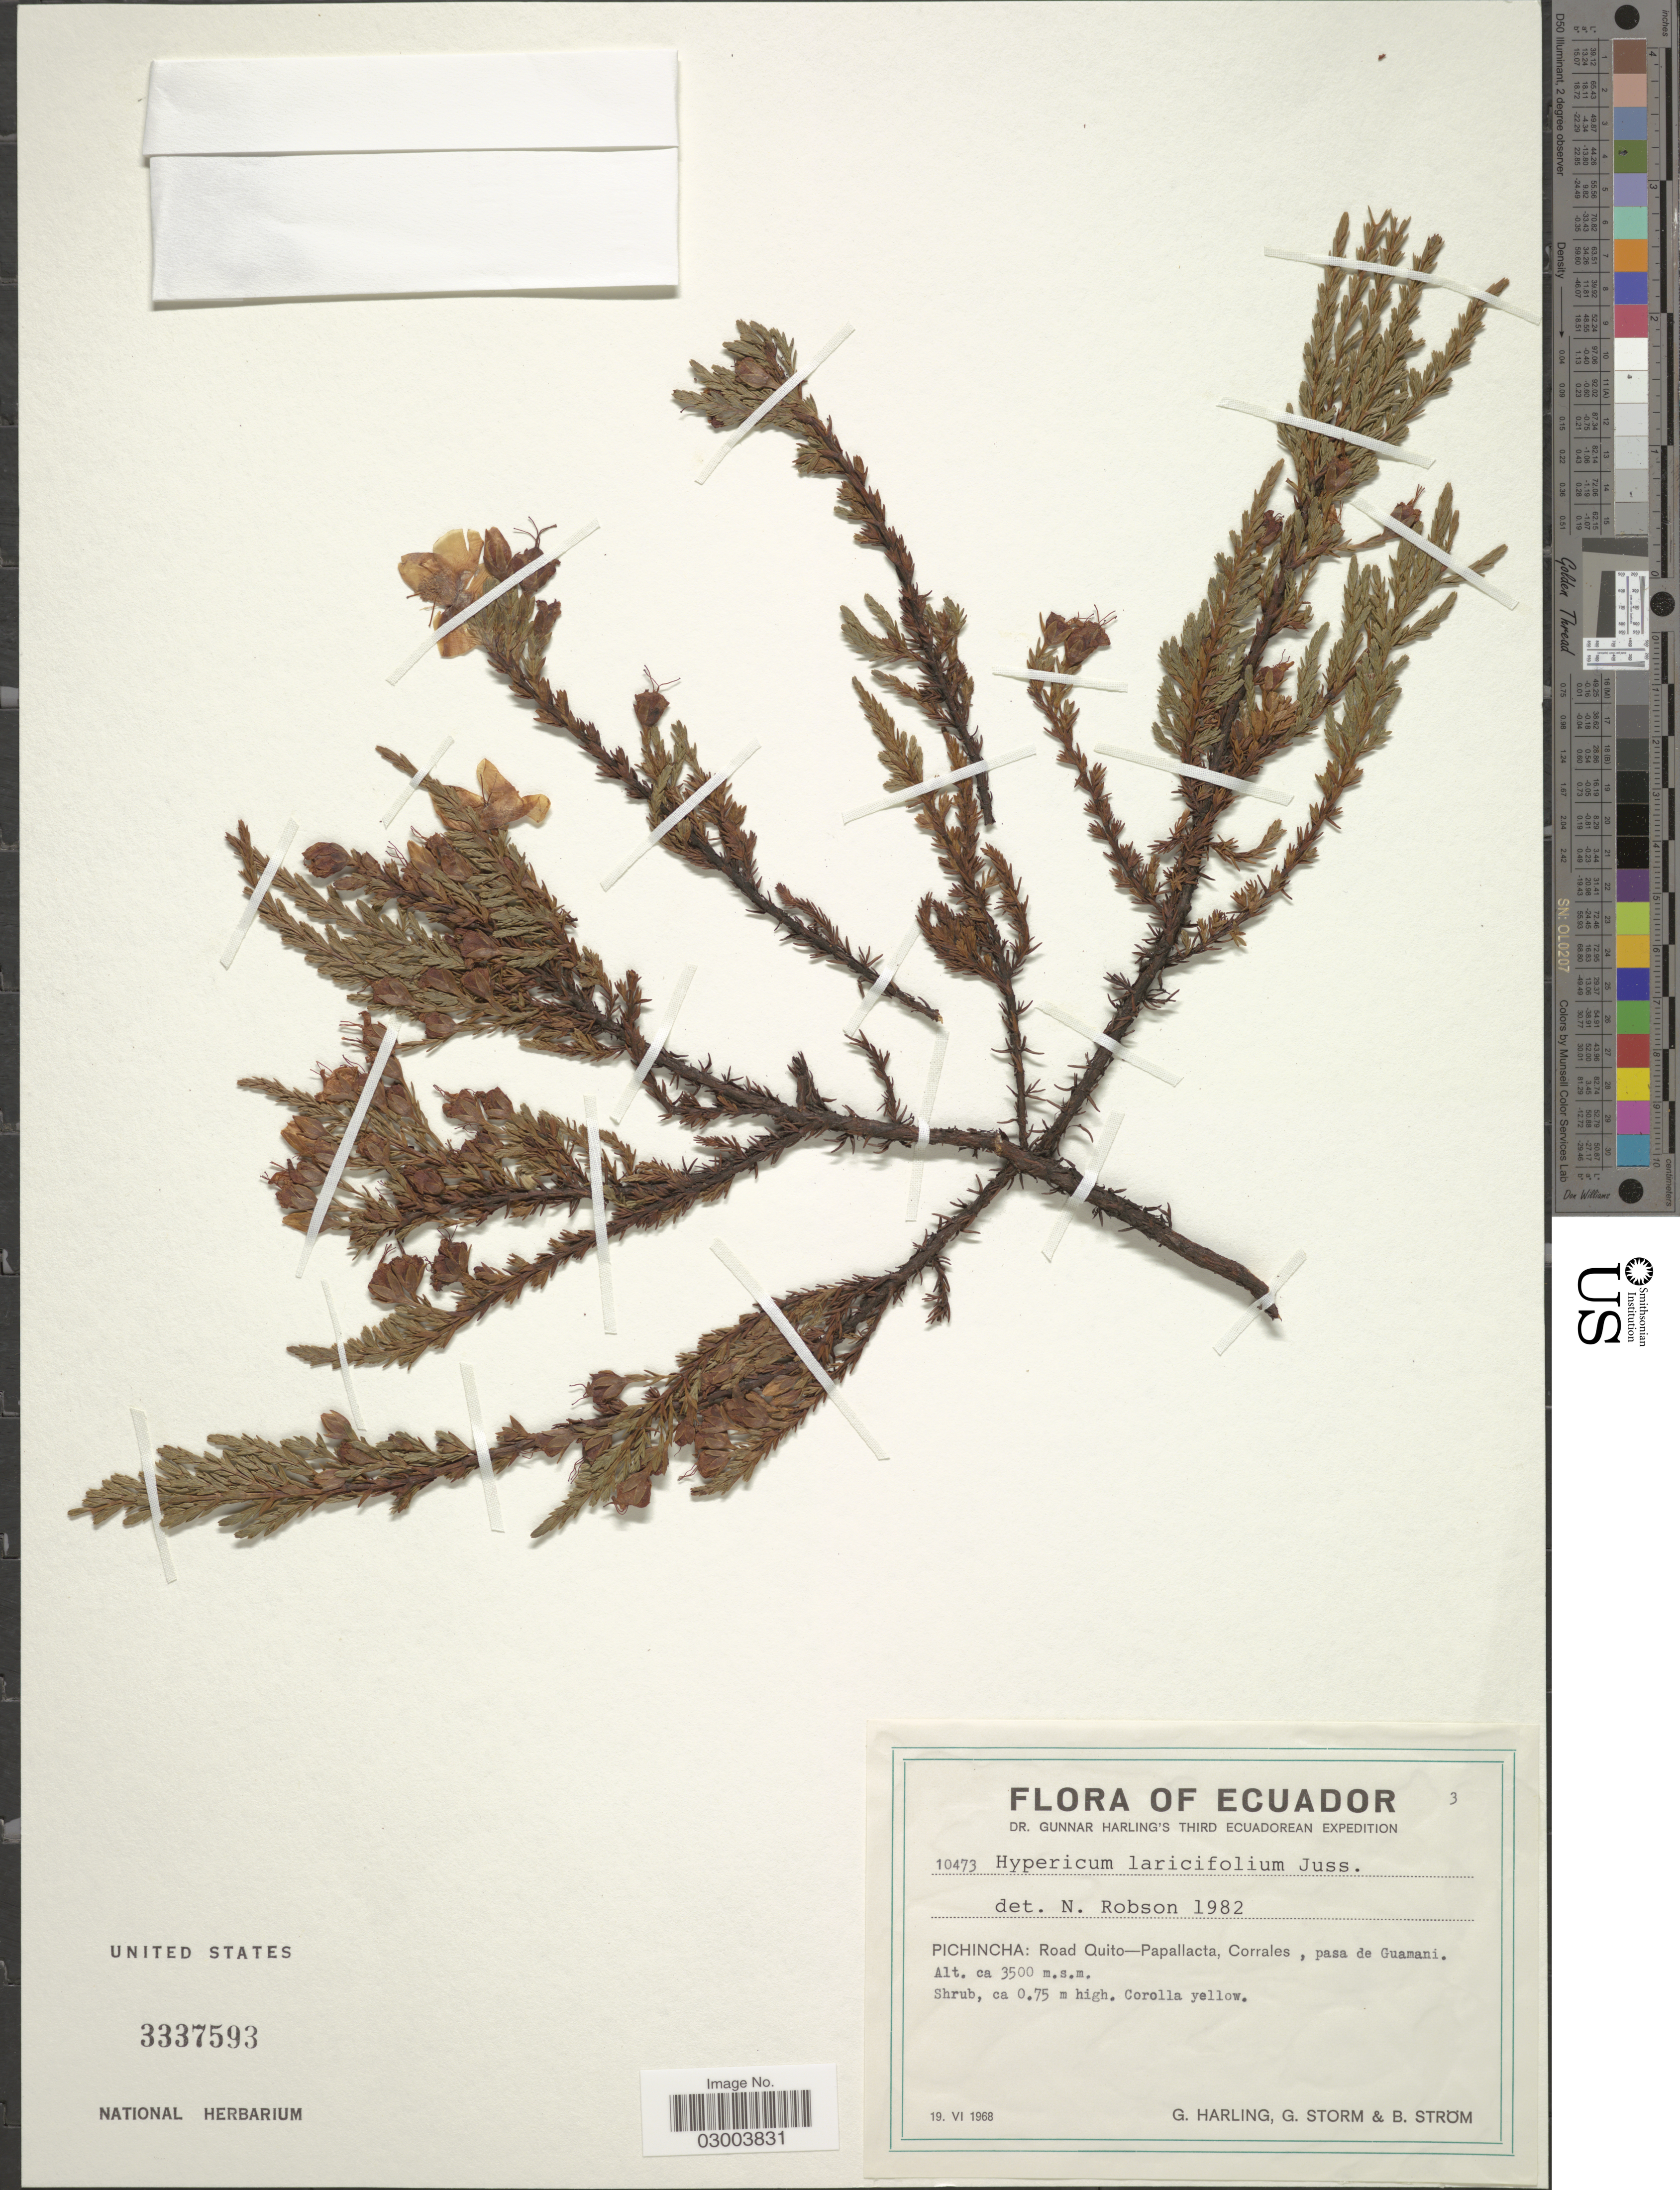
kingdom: Plantae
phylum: Tracheophyta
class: Magnoliopsida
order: Malpighiales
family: Hypericaceae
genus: Hypericum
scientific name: Hypericum laricifolium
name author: Juss.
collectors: G. Harling, G. Storm & B. Ström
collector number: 10473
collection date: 1968-06-19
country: Ecuador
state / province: Pichincha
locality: Road Quito-Papallacta, Corrales, pasa de Guamani.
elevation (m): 3500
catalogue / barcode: US 3337593